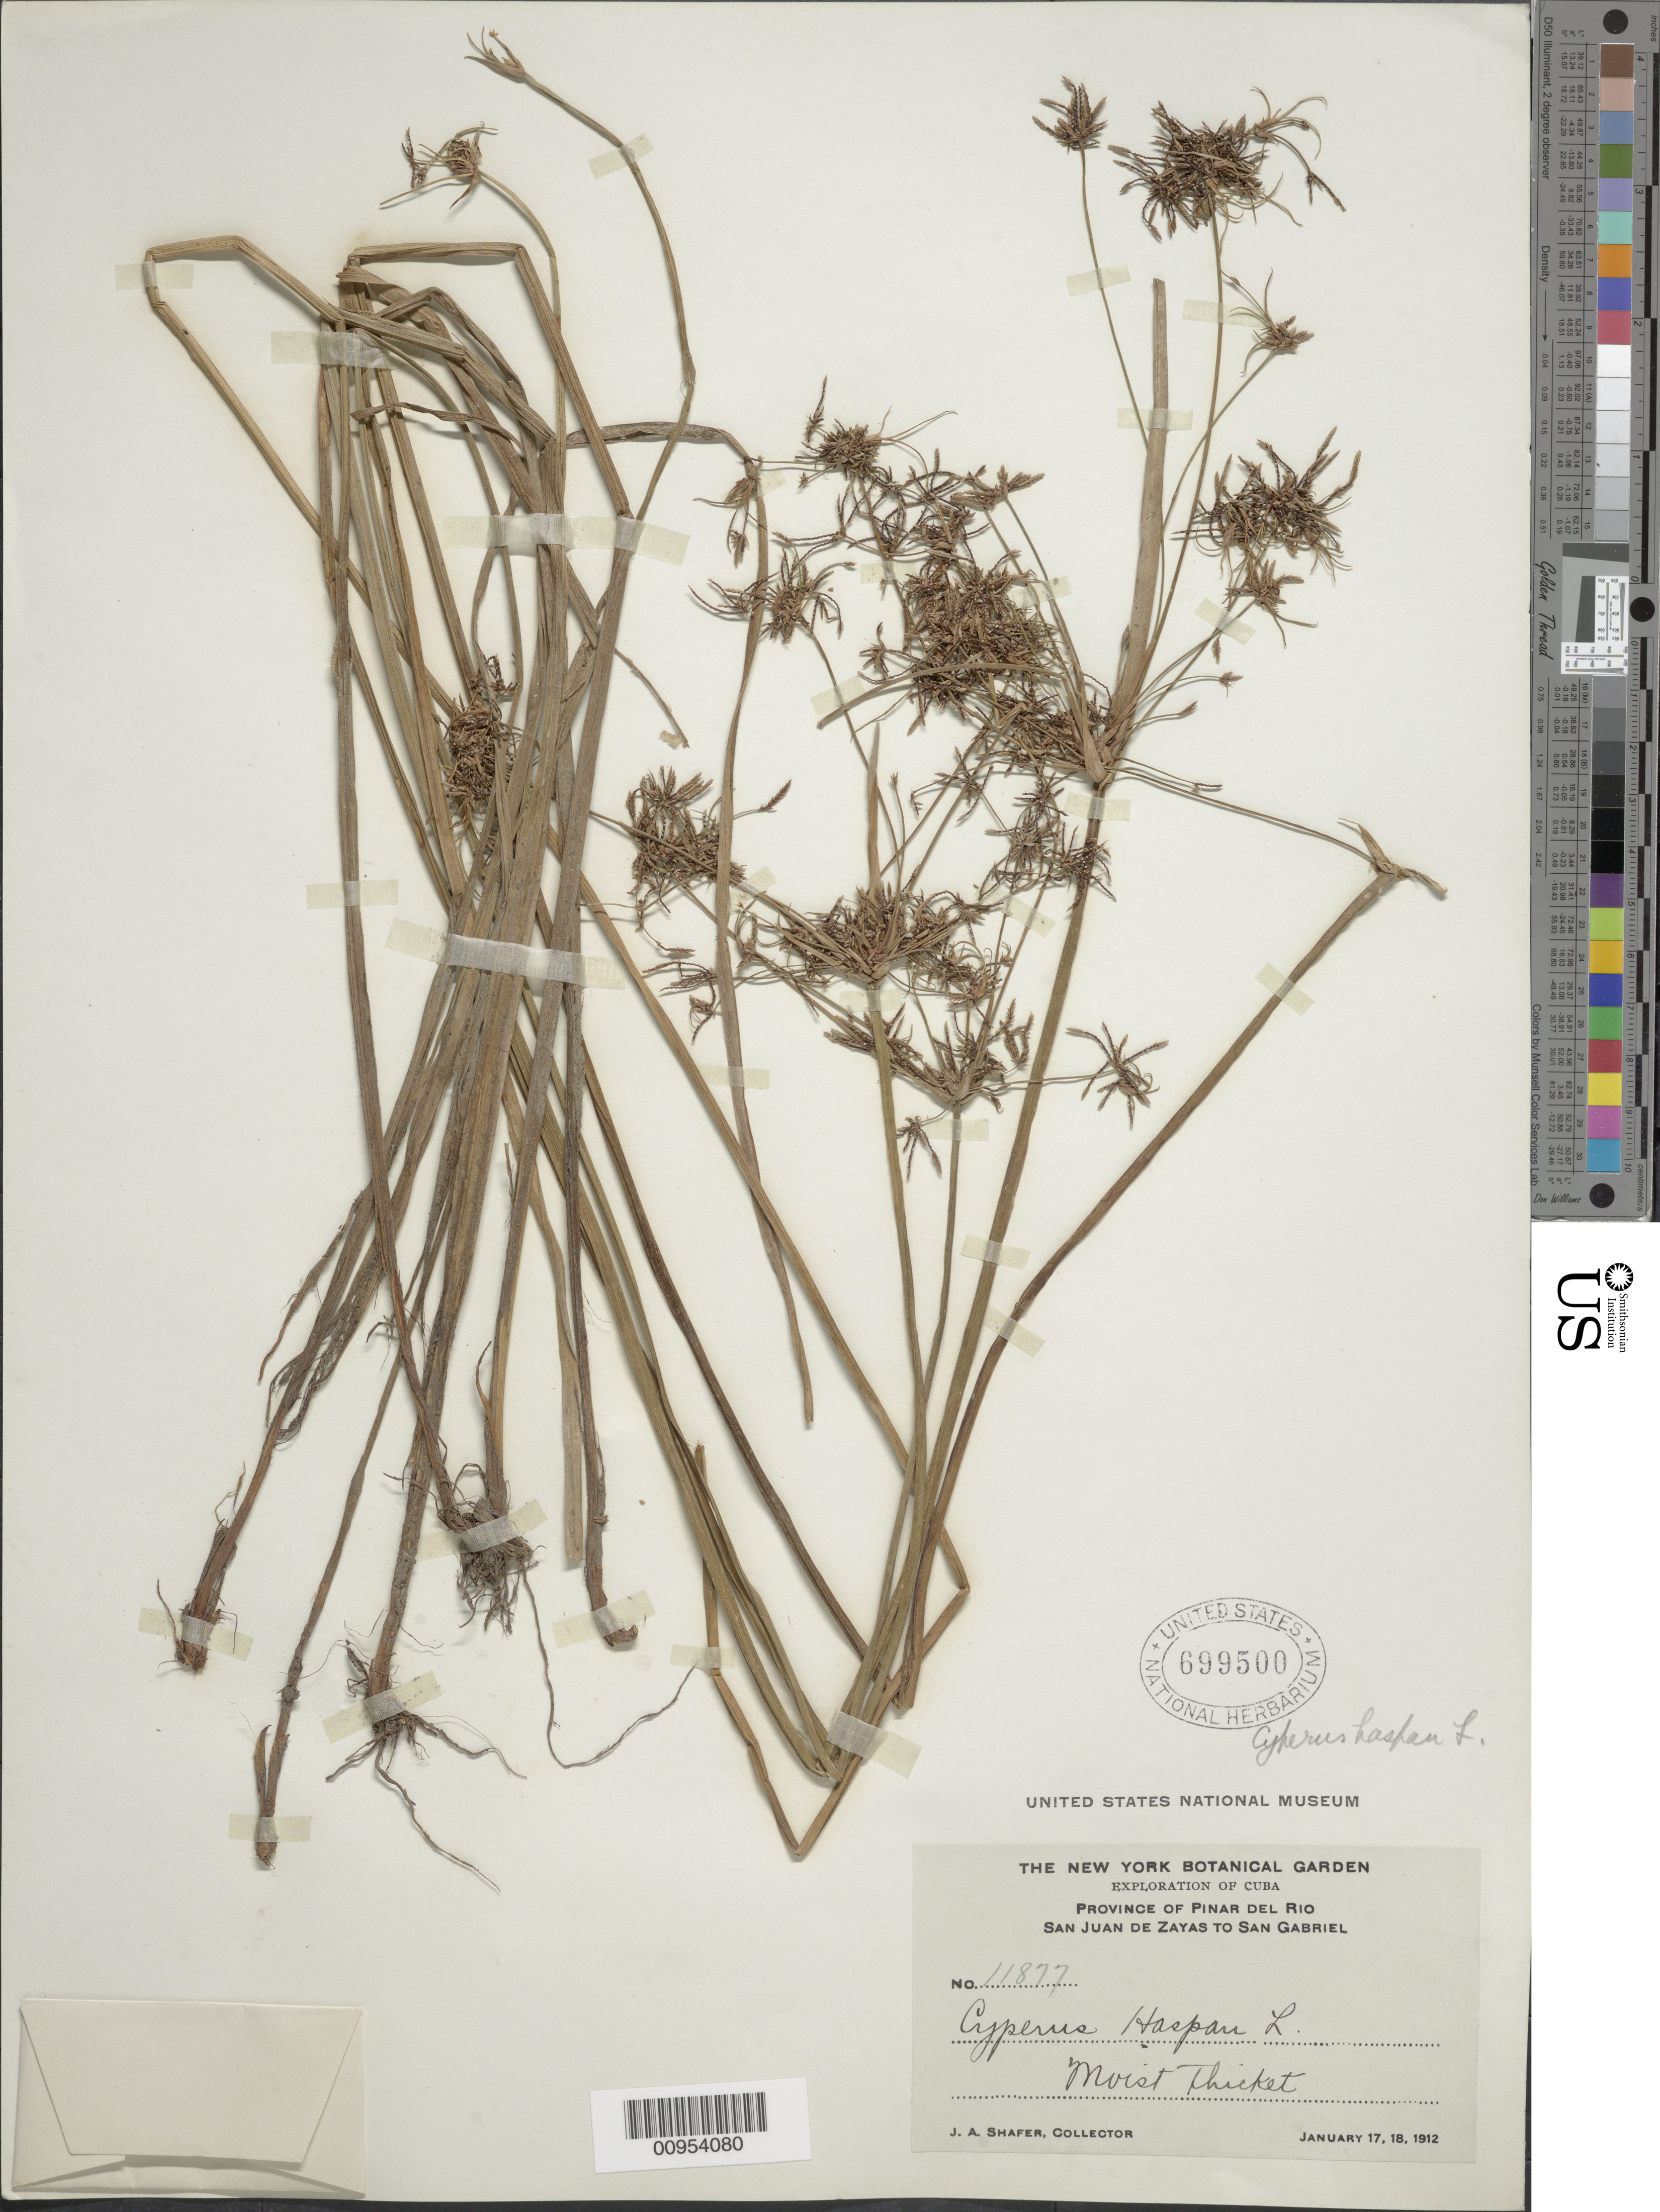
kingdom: Plantae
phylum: Tracheophyta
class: Liliopsida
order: Poales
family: Cyperaceae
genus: Cyperus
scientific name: Cyperus haspan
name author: L.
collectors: J. A. Shafer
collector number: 11877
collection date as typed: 17 Jan 1912 to 18 Jan 1912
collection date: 1912-01-17/1912-01-18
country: Cuba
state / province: Pinar del Rio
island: Cuba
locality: San Juan de Zayas to San Gabriel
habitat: Moist thicket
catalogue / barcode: US 699500